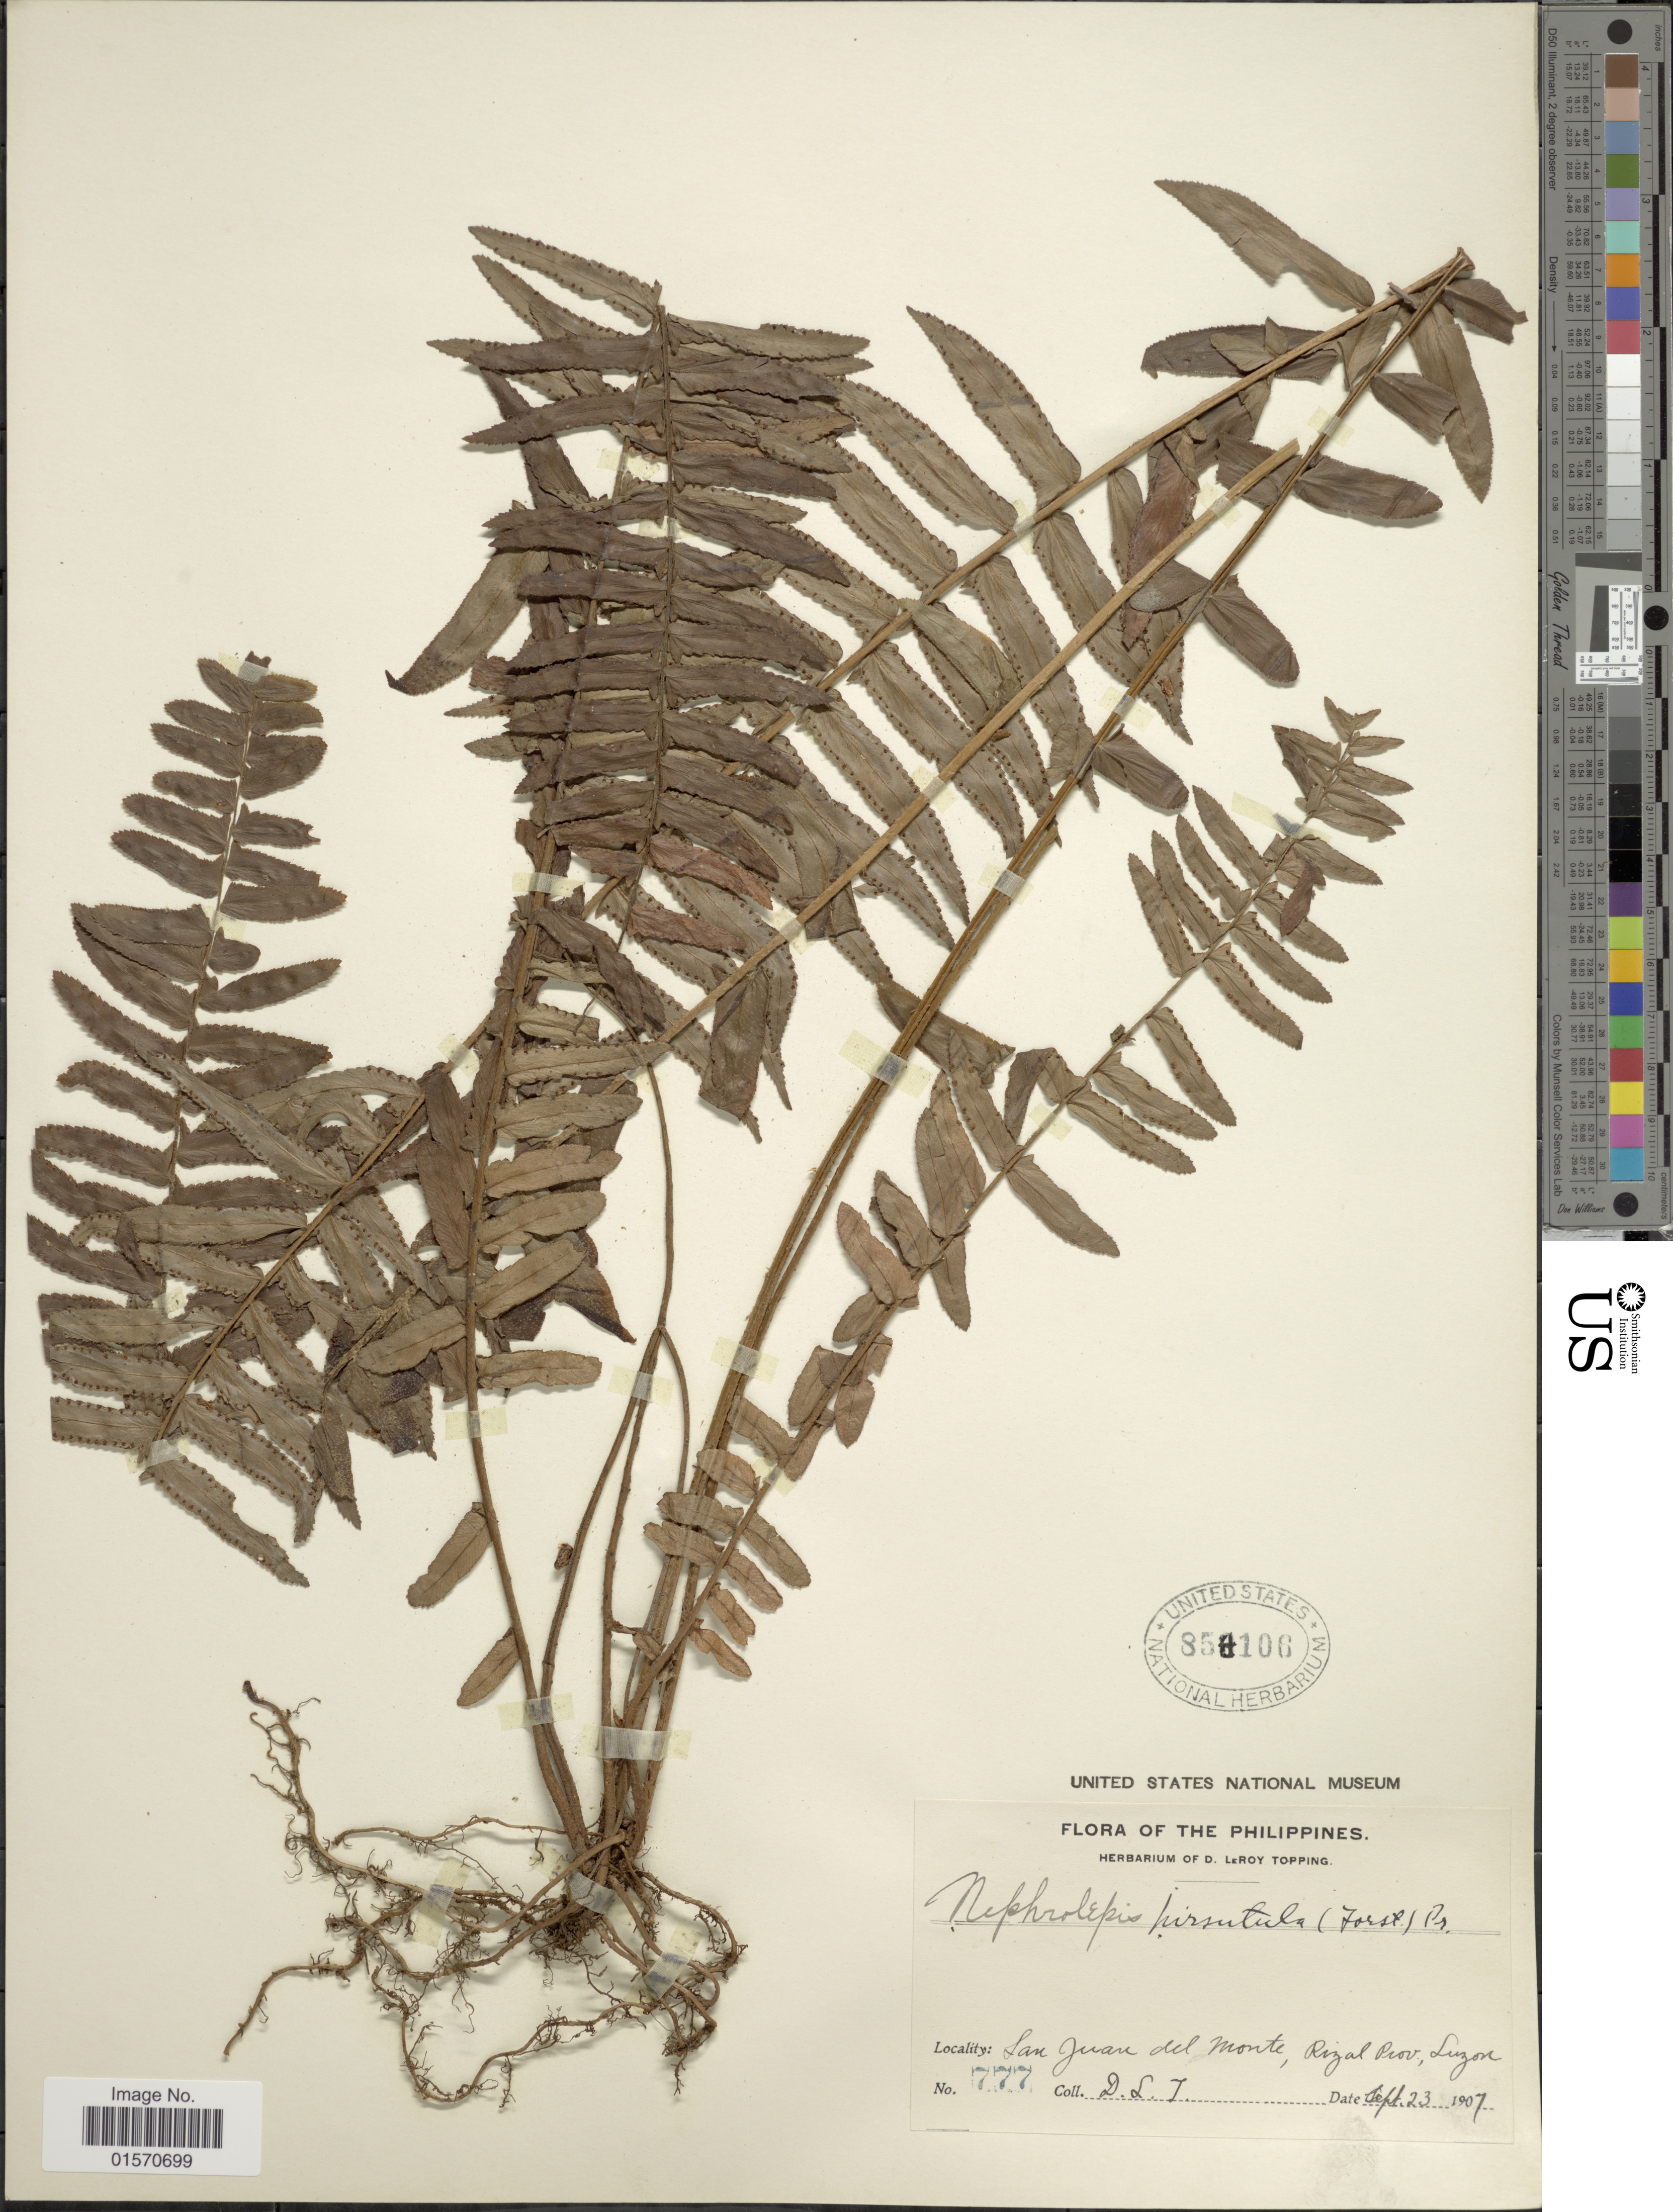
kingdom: Plantae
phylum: Tracheophyta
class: Polypodiopsida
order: Polypodiales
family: Nephrolepidaceae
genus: Nephrolepis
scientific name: Nephrolepis rufescens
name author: Wawra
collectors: D. L. Topping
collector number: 777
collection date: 1907-09-23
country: Philippines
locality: San Juan del Monte, Rizal Prov., Luzon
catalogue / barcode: US 854106